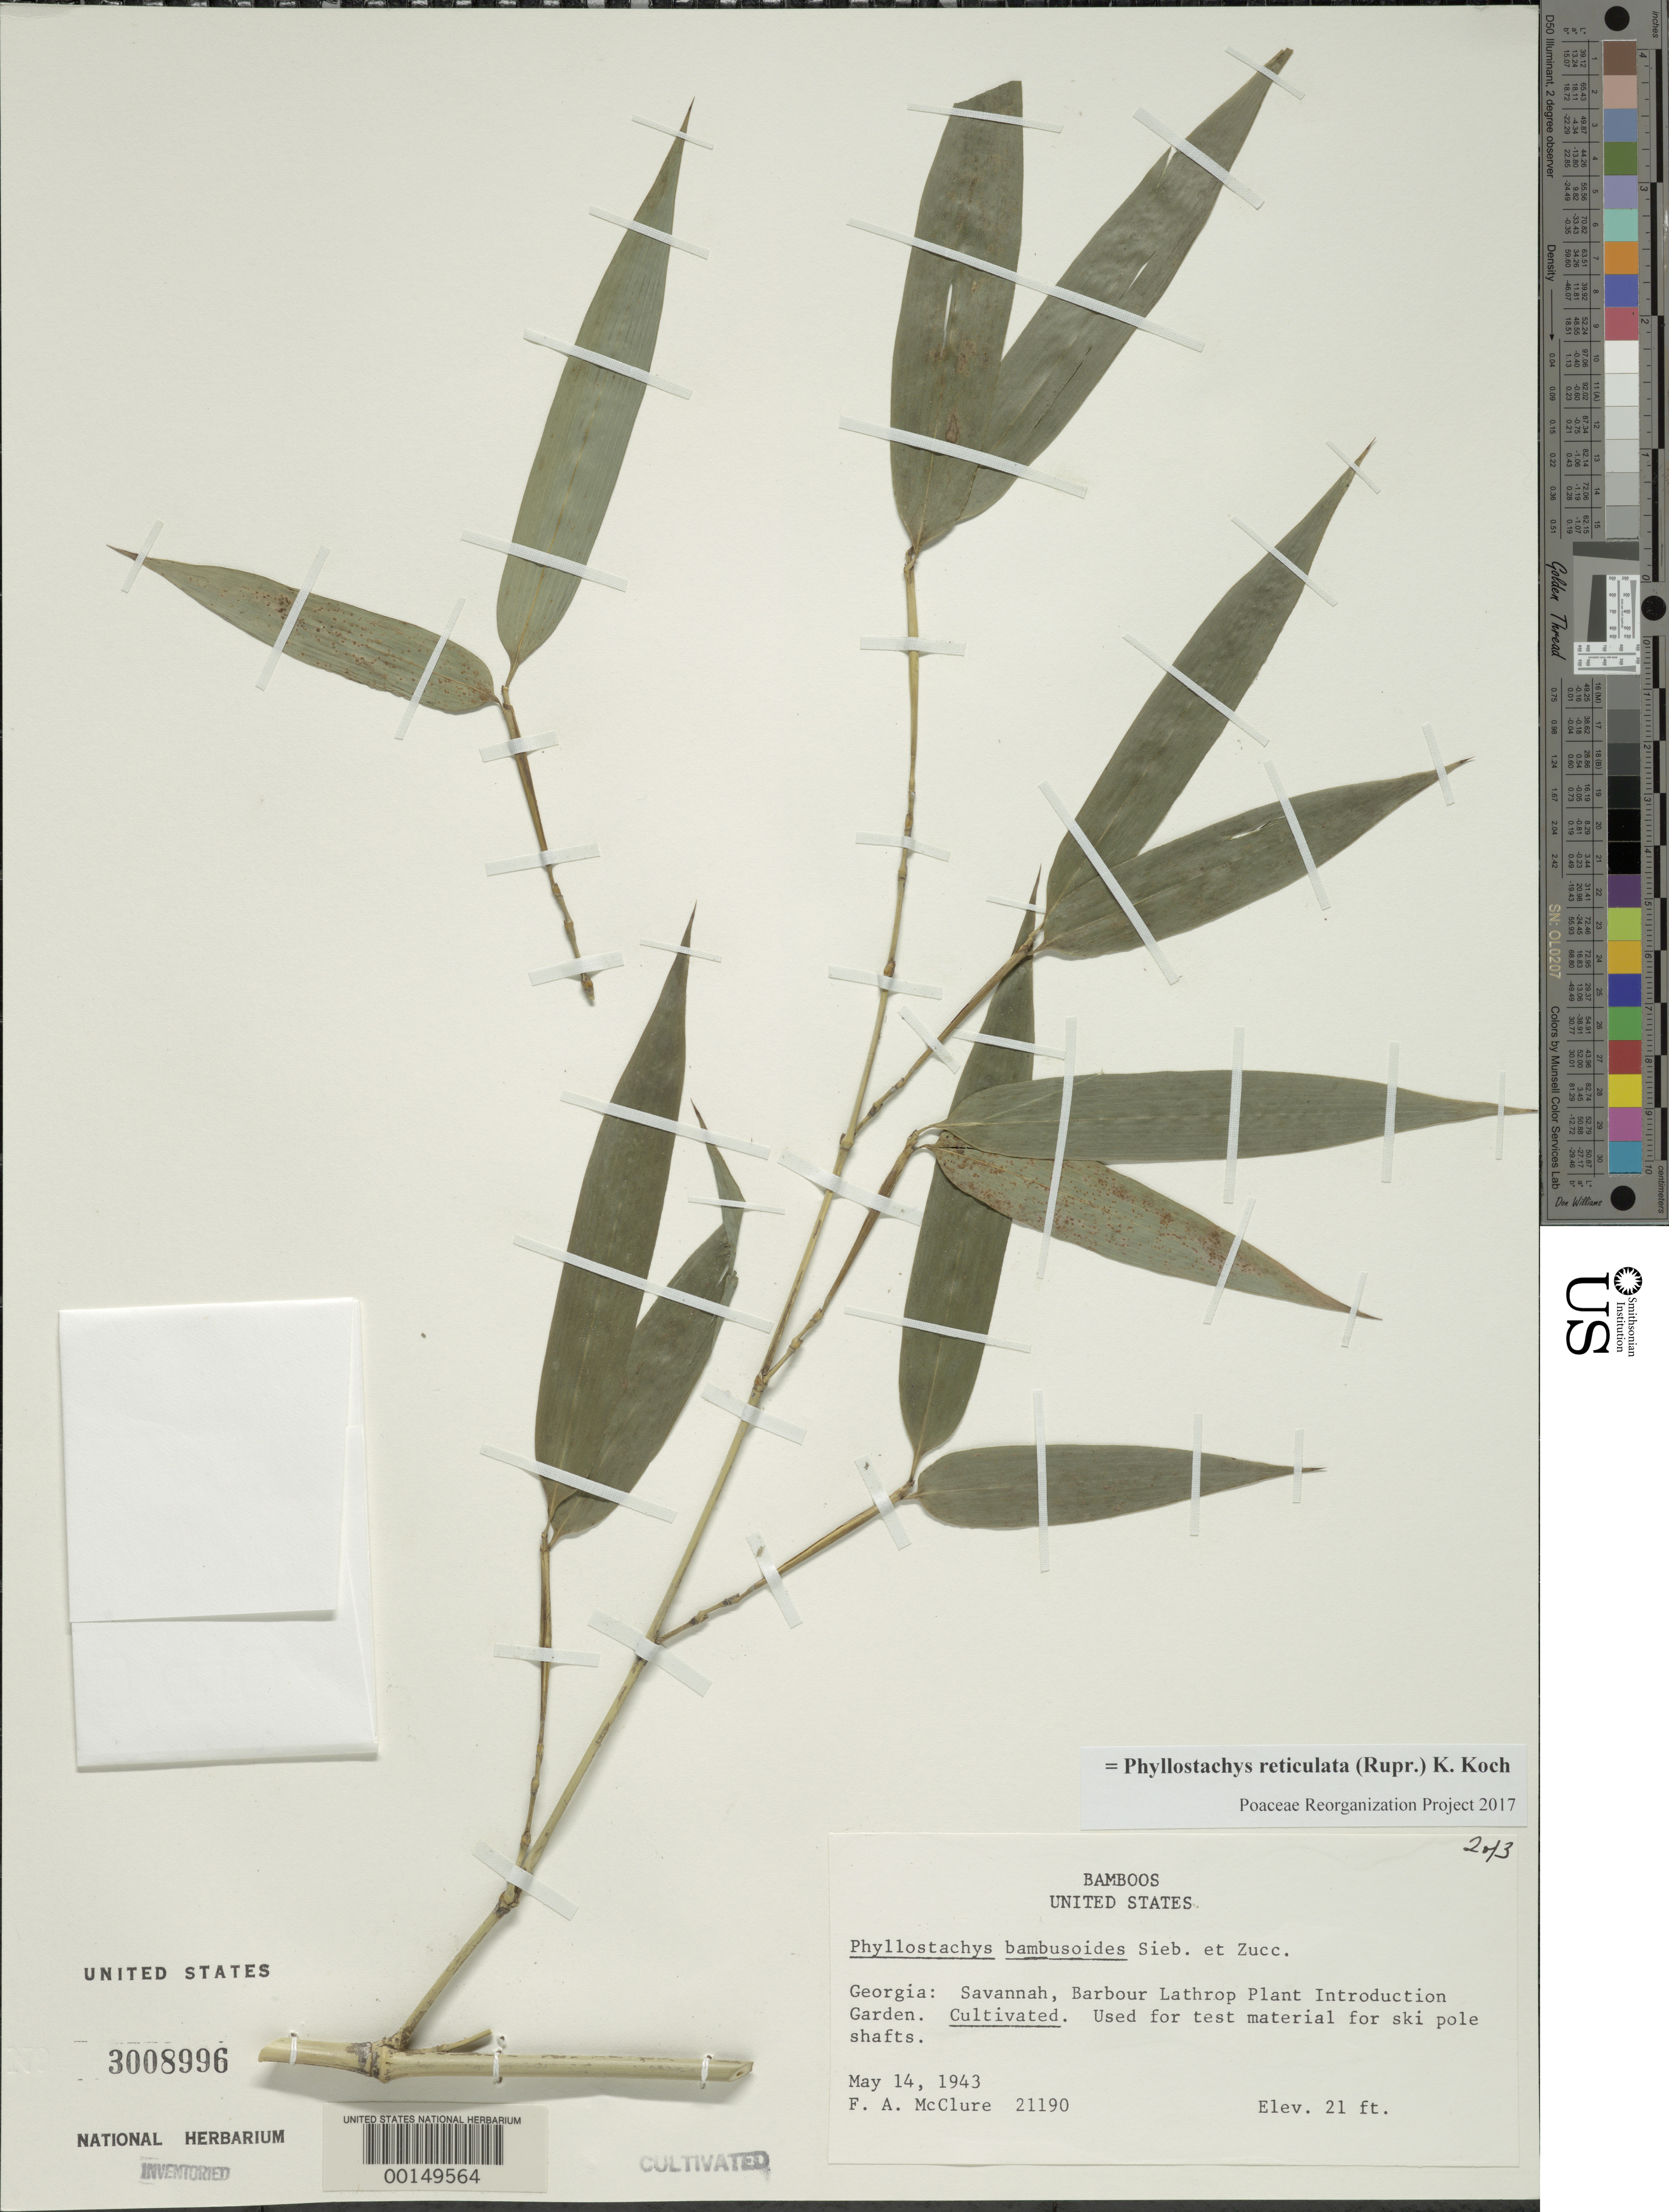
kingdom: Plantae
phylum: Tracheophyta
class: Liliopsida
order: Poales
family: Poaceae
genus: Phyllostachys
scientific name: Phyllostachys reticulata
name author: (Rupr.) K. Koch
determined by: Poaceae Reorganization Project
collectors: F. A. McClure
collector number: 21190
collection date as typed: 14 May 1943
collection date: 1943-05-14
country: United States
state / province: Georgia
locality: Savannah, barbour lathrop p.i. garden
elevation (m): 6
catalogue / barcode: US 3008996